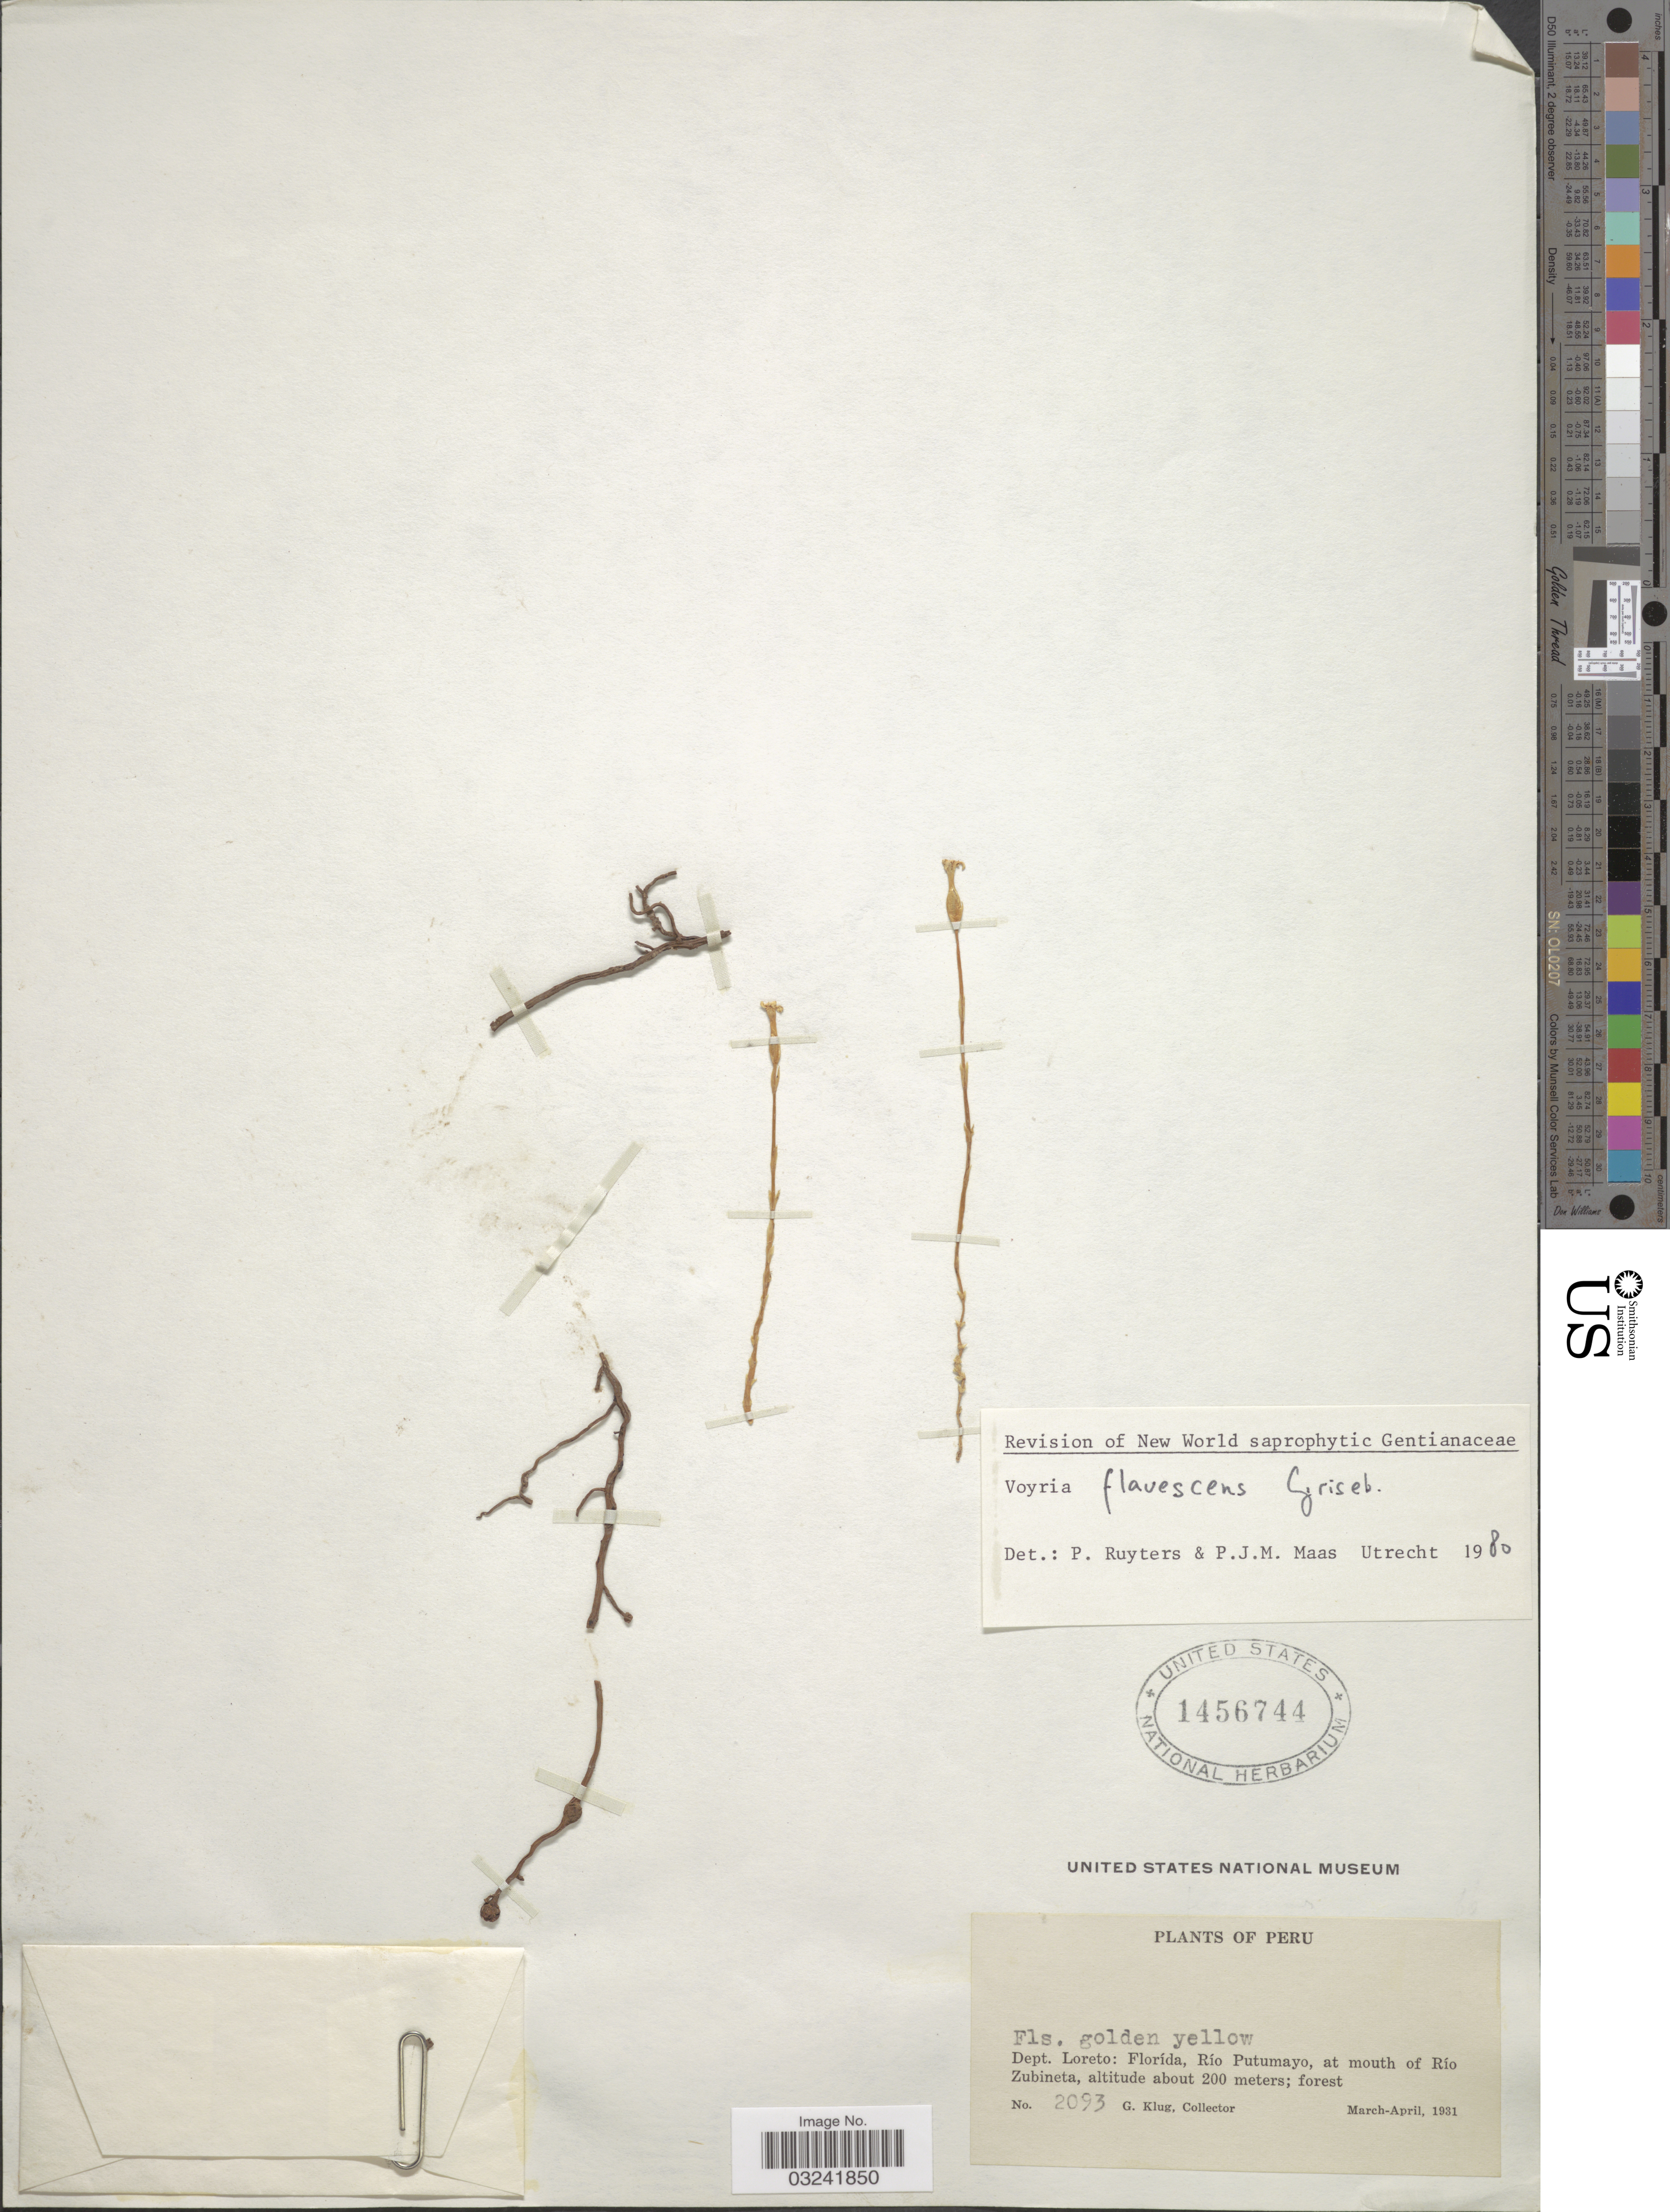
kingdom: Plantae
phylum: Tracheophyta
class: Magnoliopsida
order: Gentianales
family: Gentianaceae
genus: Voyria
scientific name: Voyria flavescens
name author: Griseb.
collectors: G. Klug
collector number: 2093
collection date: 1931-03/1931-04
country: Peru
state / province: Loreto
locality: Dept. Loreto: Florída, Río Putumayo, at mouth of Río Zubineta.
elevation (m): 200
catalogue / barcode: US 1456744